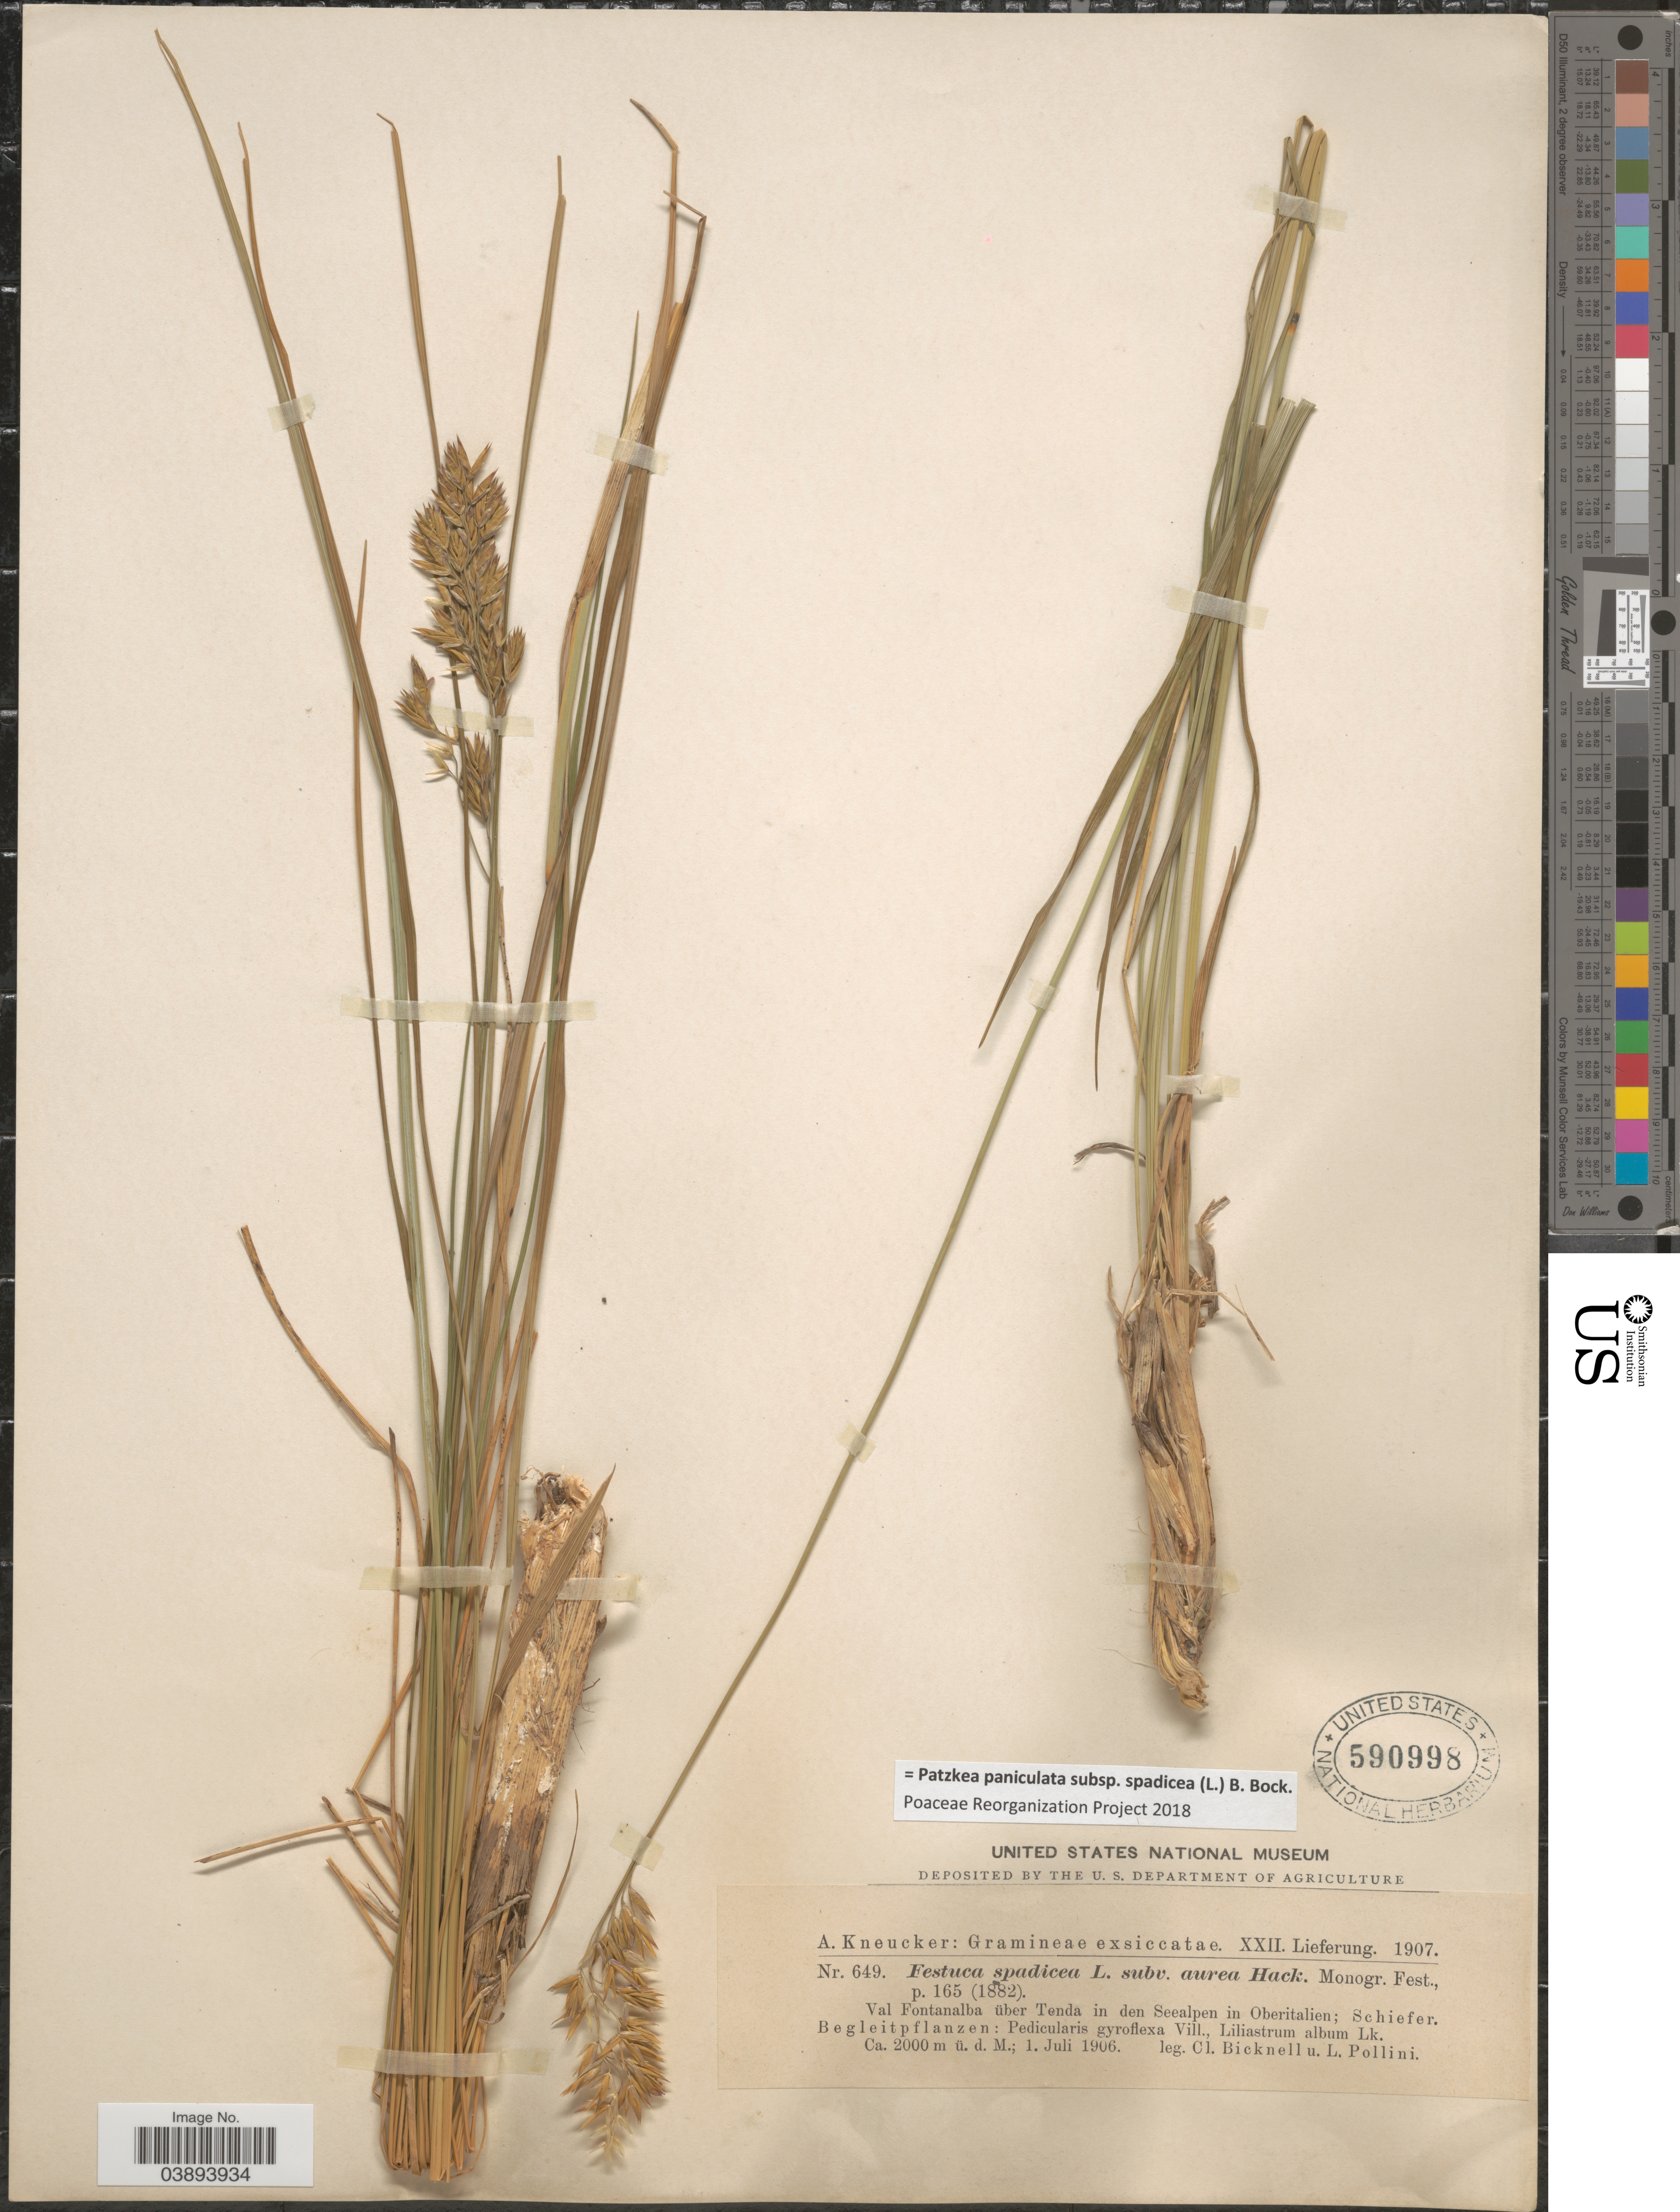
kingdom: Plantae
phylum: Tracheophyta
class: Liliopsida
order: Poales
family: Poaceae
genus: Patzkea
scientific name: Patzkea paniculata subsp. spadicea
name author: (L.) G. H. Loos & B. Bock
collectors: C. Bicknell & L. Pollini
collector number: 649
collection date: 1906-07-01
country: Italy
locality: Val Fontanalba über Tenda in den Seealpen in Oberitalien.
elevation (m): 2000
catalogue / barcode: US 590998